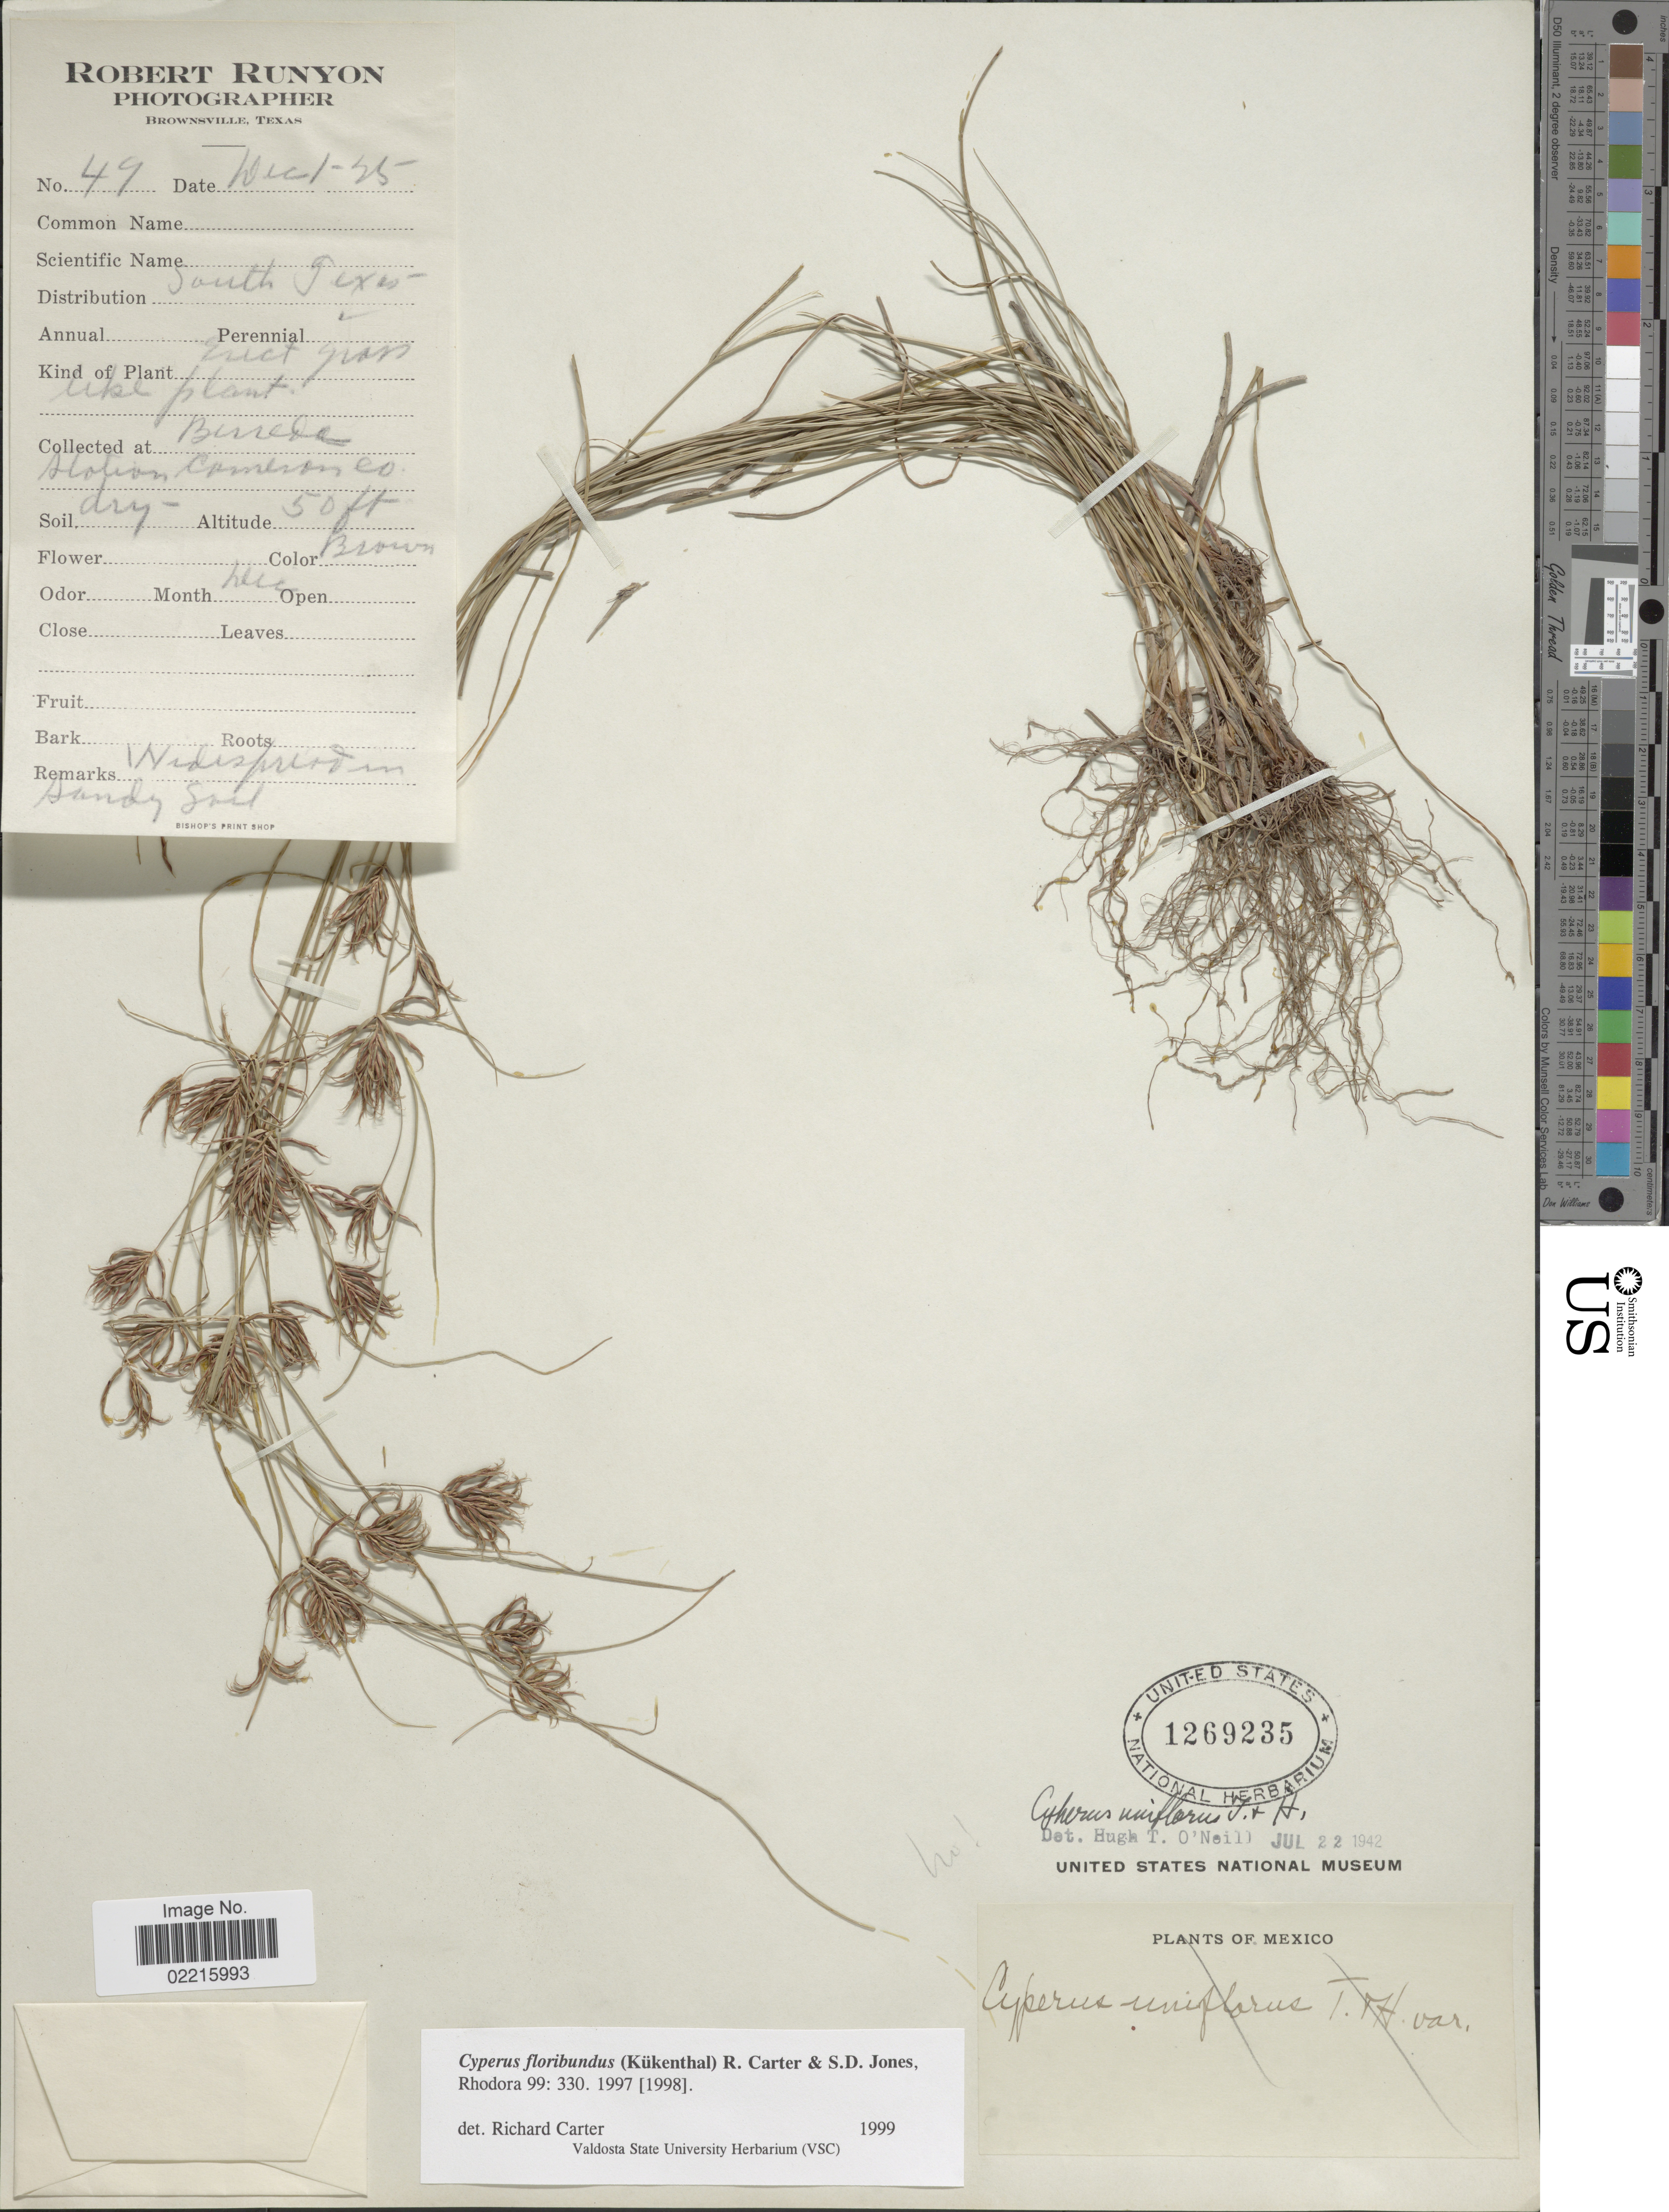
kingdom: Plantae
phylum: Tracheophyta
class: Liliopsida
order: Poales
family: Cyperaceae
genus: Cyperus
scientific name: Cyperus floribundus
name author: (Kük.) R. Carter & S.D. Jones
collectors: R. Runyon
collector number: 49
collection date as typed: Transcribed d/m/y: 1/12/25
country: United States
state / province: Texas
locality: Berreda Station, Cameron Co.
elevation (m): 15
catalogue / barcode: US 1269235